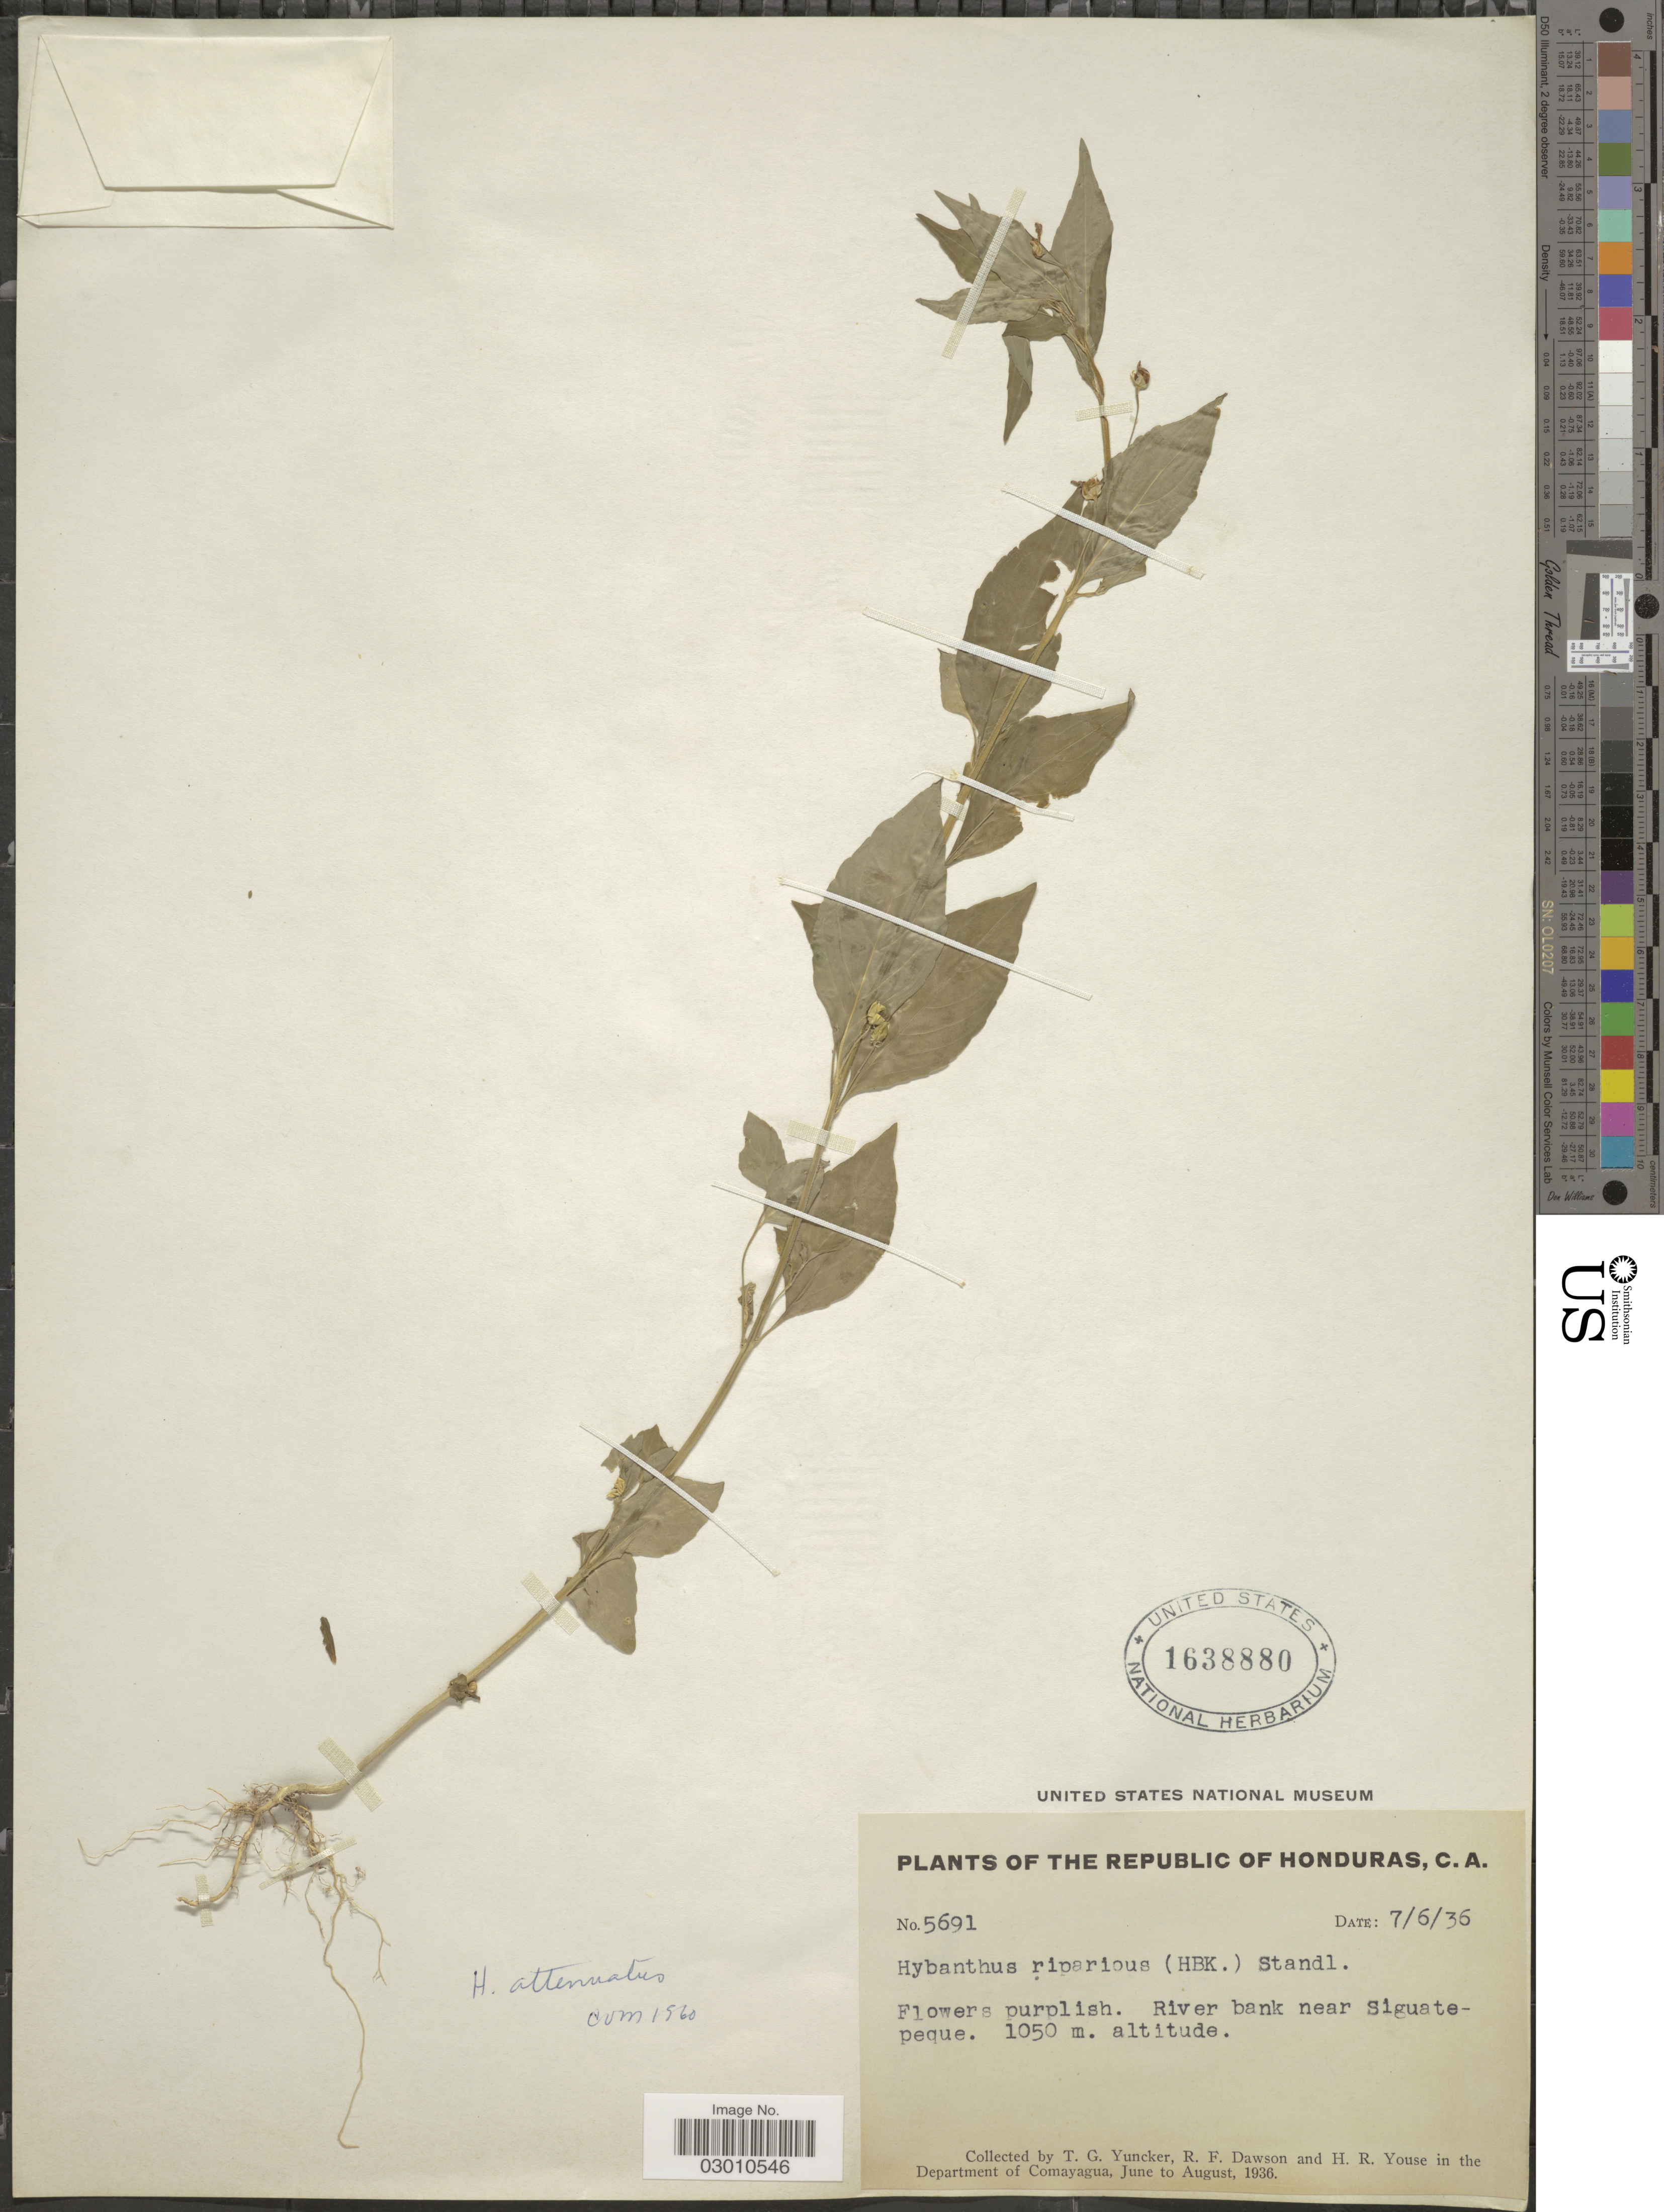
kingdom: Plantae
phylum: Tracheophyta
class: Magnoliopsida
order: Malpighiales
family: Violaceae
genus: Pombalia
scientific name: Pombalia attenuata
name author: (Humb. & Bonpl. ex Willd.) Paula-Souza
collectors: T. G. Yuncker, R. F. Dawson & H. Youse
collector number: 5691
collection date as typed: Transcribed d/m/y: 7/6/36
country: Honduras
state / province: Comayagua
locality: The Republic of Honduras. River bank near Siguatepeque. Department of Comayagua.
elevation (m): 1050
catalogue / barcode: US 1638880